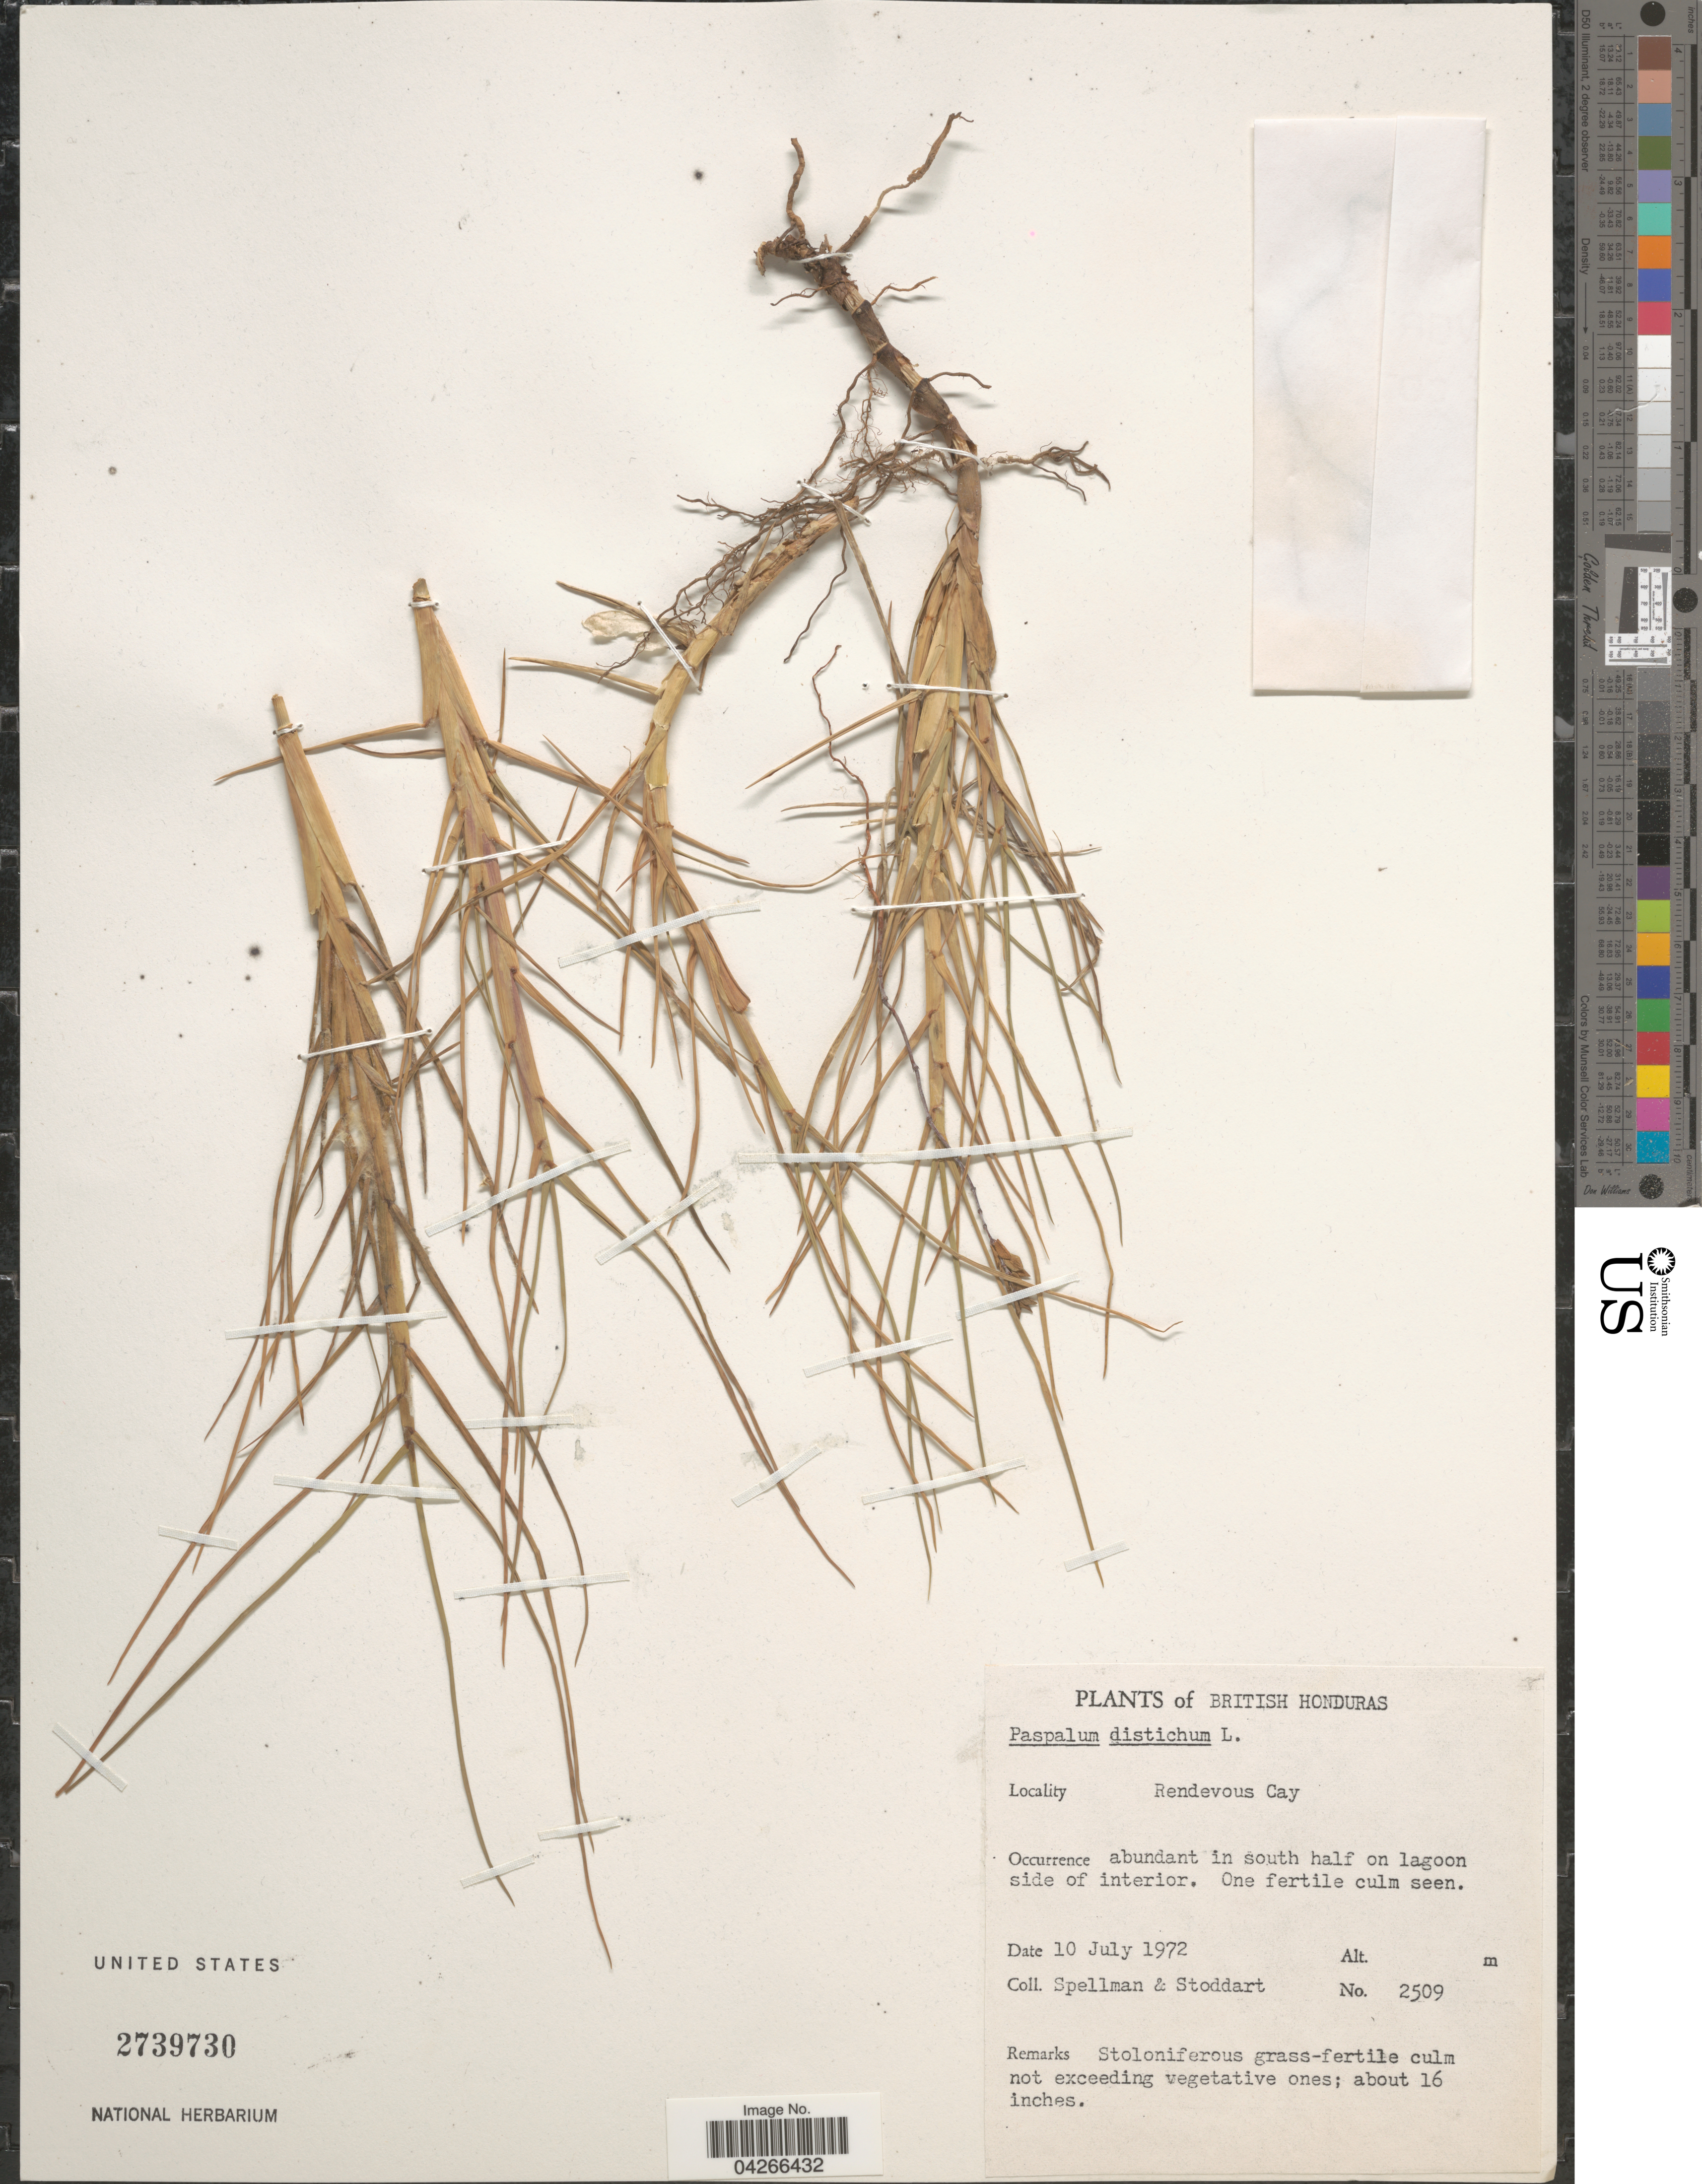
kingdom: Plantae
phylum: Tracheophyta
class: Liliopsida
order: Poales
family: Poaceae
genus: Paspalum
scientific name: Paspalum distichum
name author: L.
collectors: Spellman, -- & -. Stoddart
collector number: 2509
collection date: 1972-07-10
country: Belize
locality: British Honduras. Rendevous Cay. Abundant in south half on lagoon side of interior.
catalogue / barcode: US 2739730